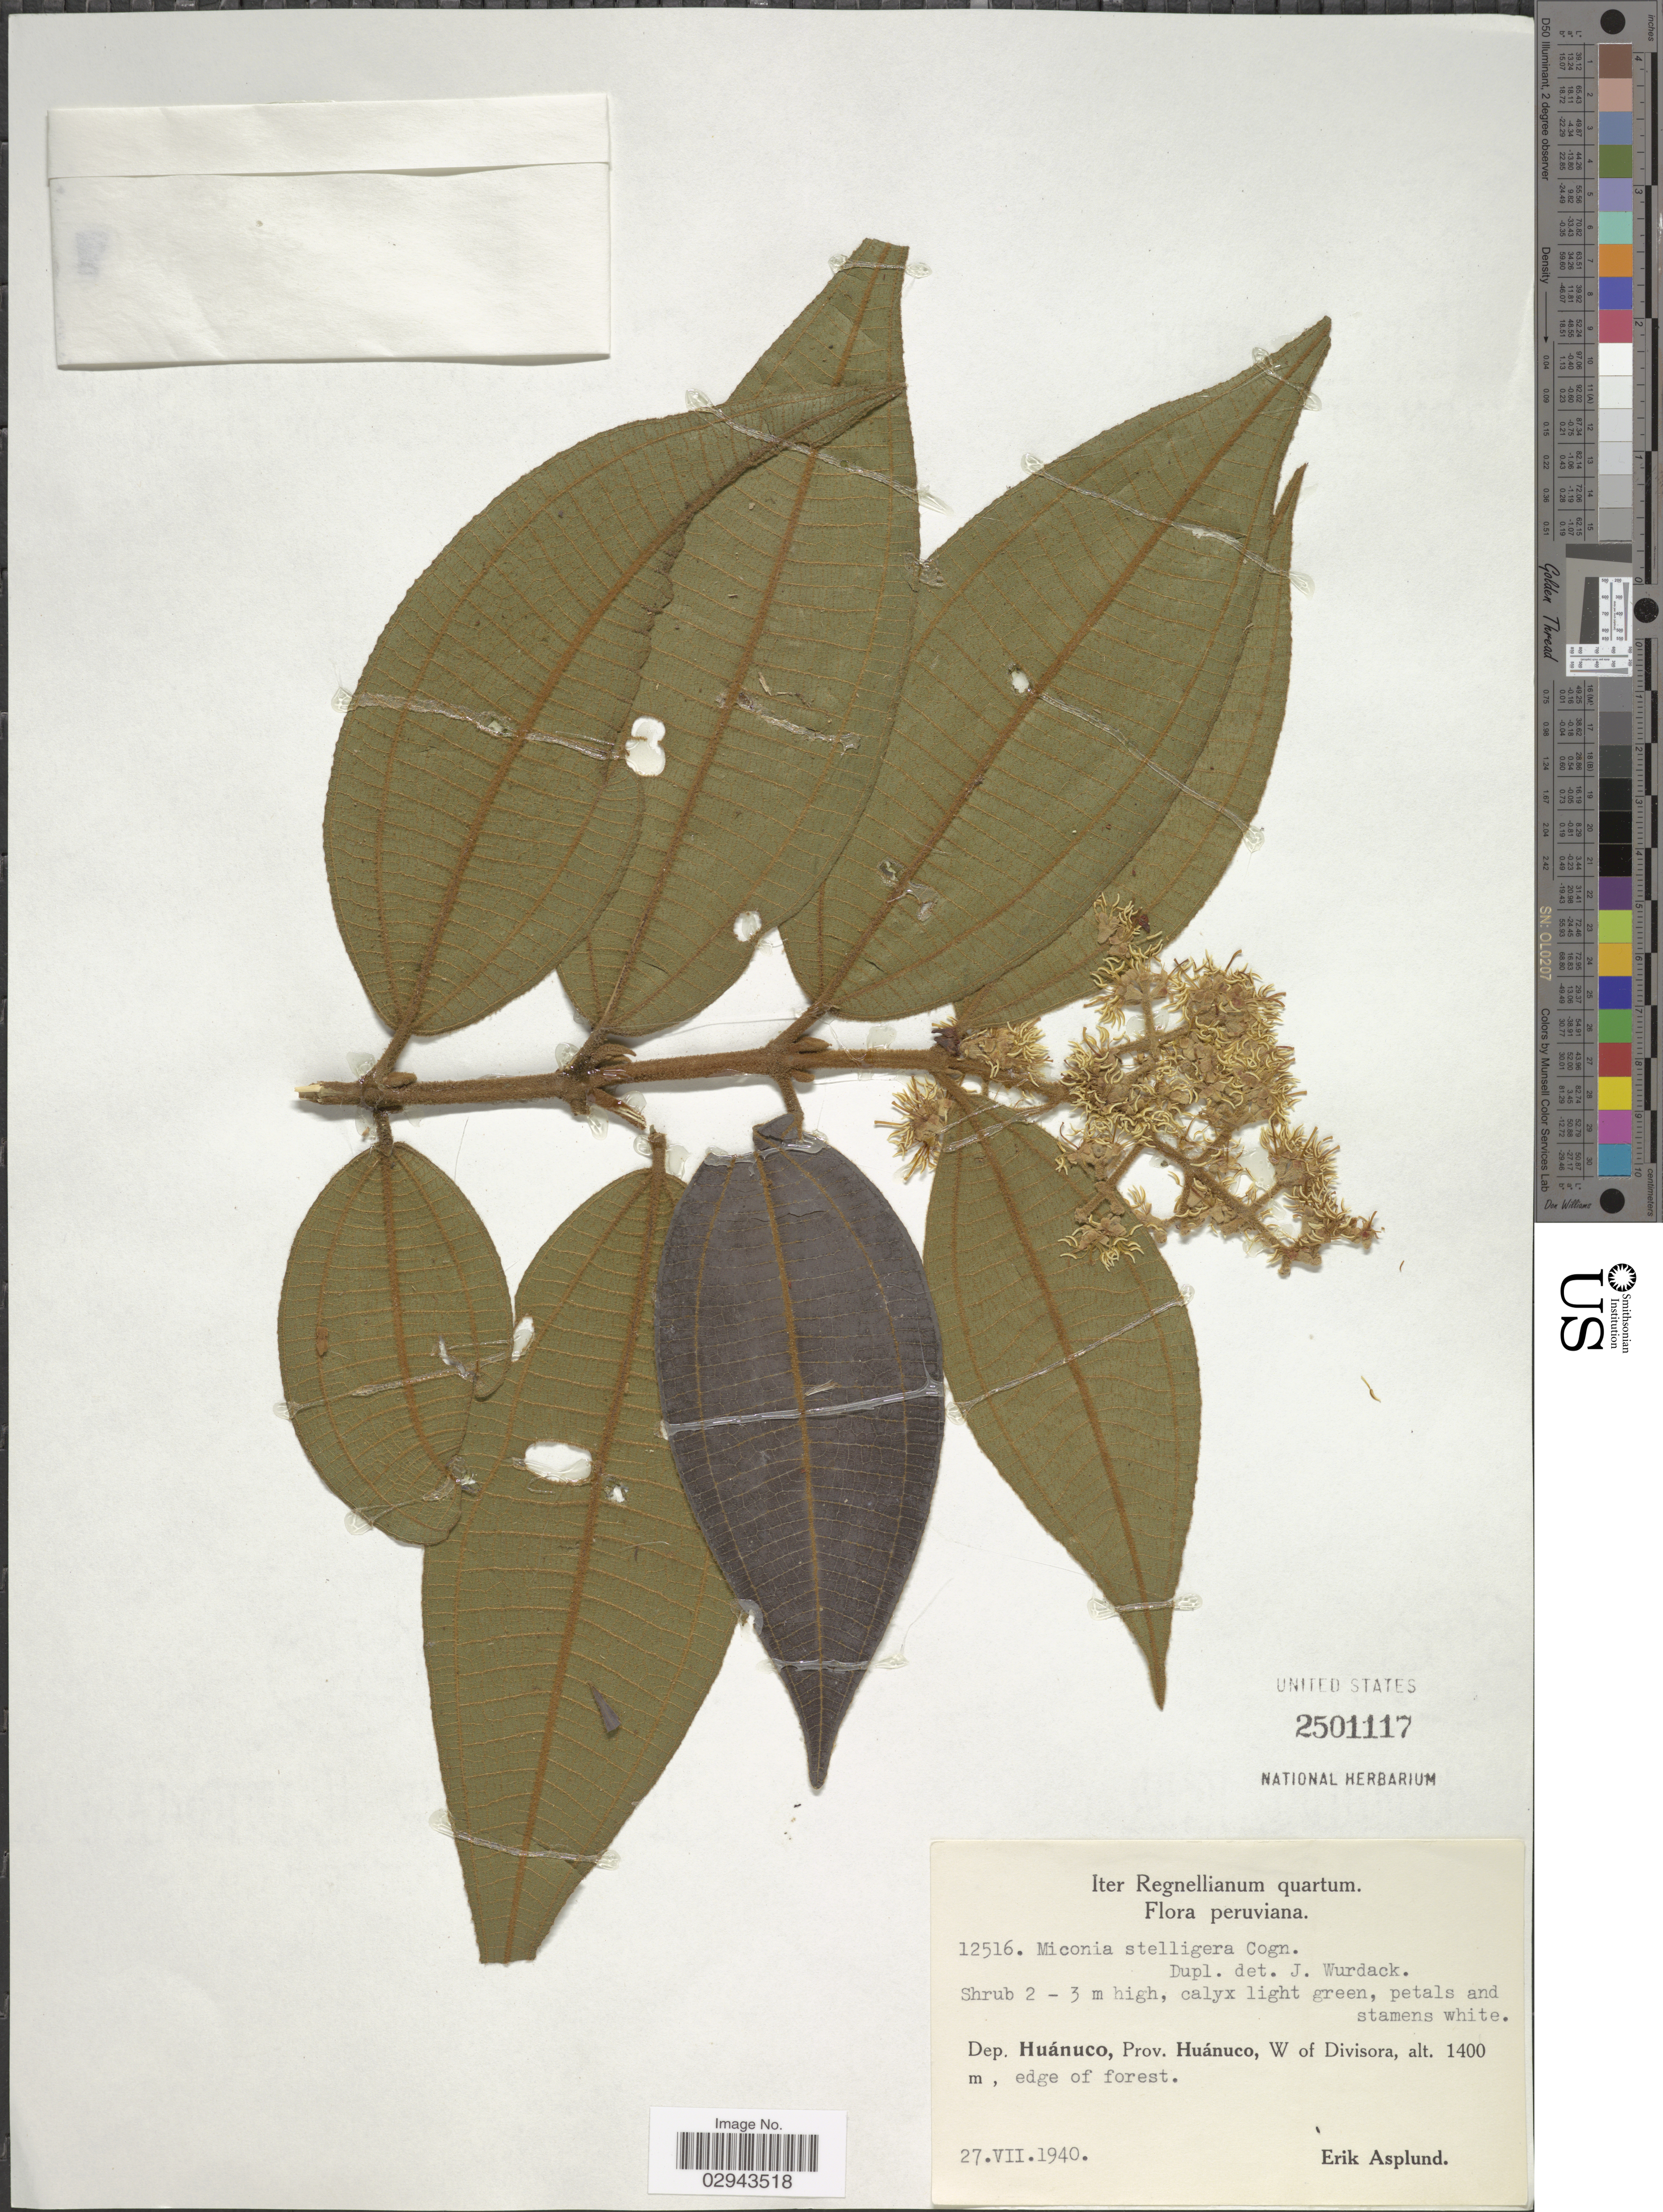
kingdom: Plantae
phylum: Tracheophyta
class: Magnoliopsida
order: Myrtales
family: Melastomataceae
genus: Miconia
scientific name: Miconia stelligera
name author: Cogn.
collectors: E. Asplund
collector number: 12516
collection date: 1940-07-27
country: Peru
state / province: Huánuco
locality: Dep. Huánuco, W of Divisoria.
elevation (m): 1400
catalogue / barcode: US 2501117